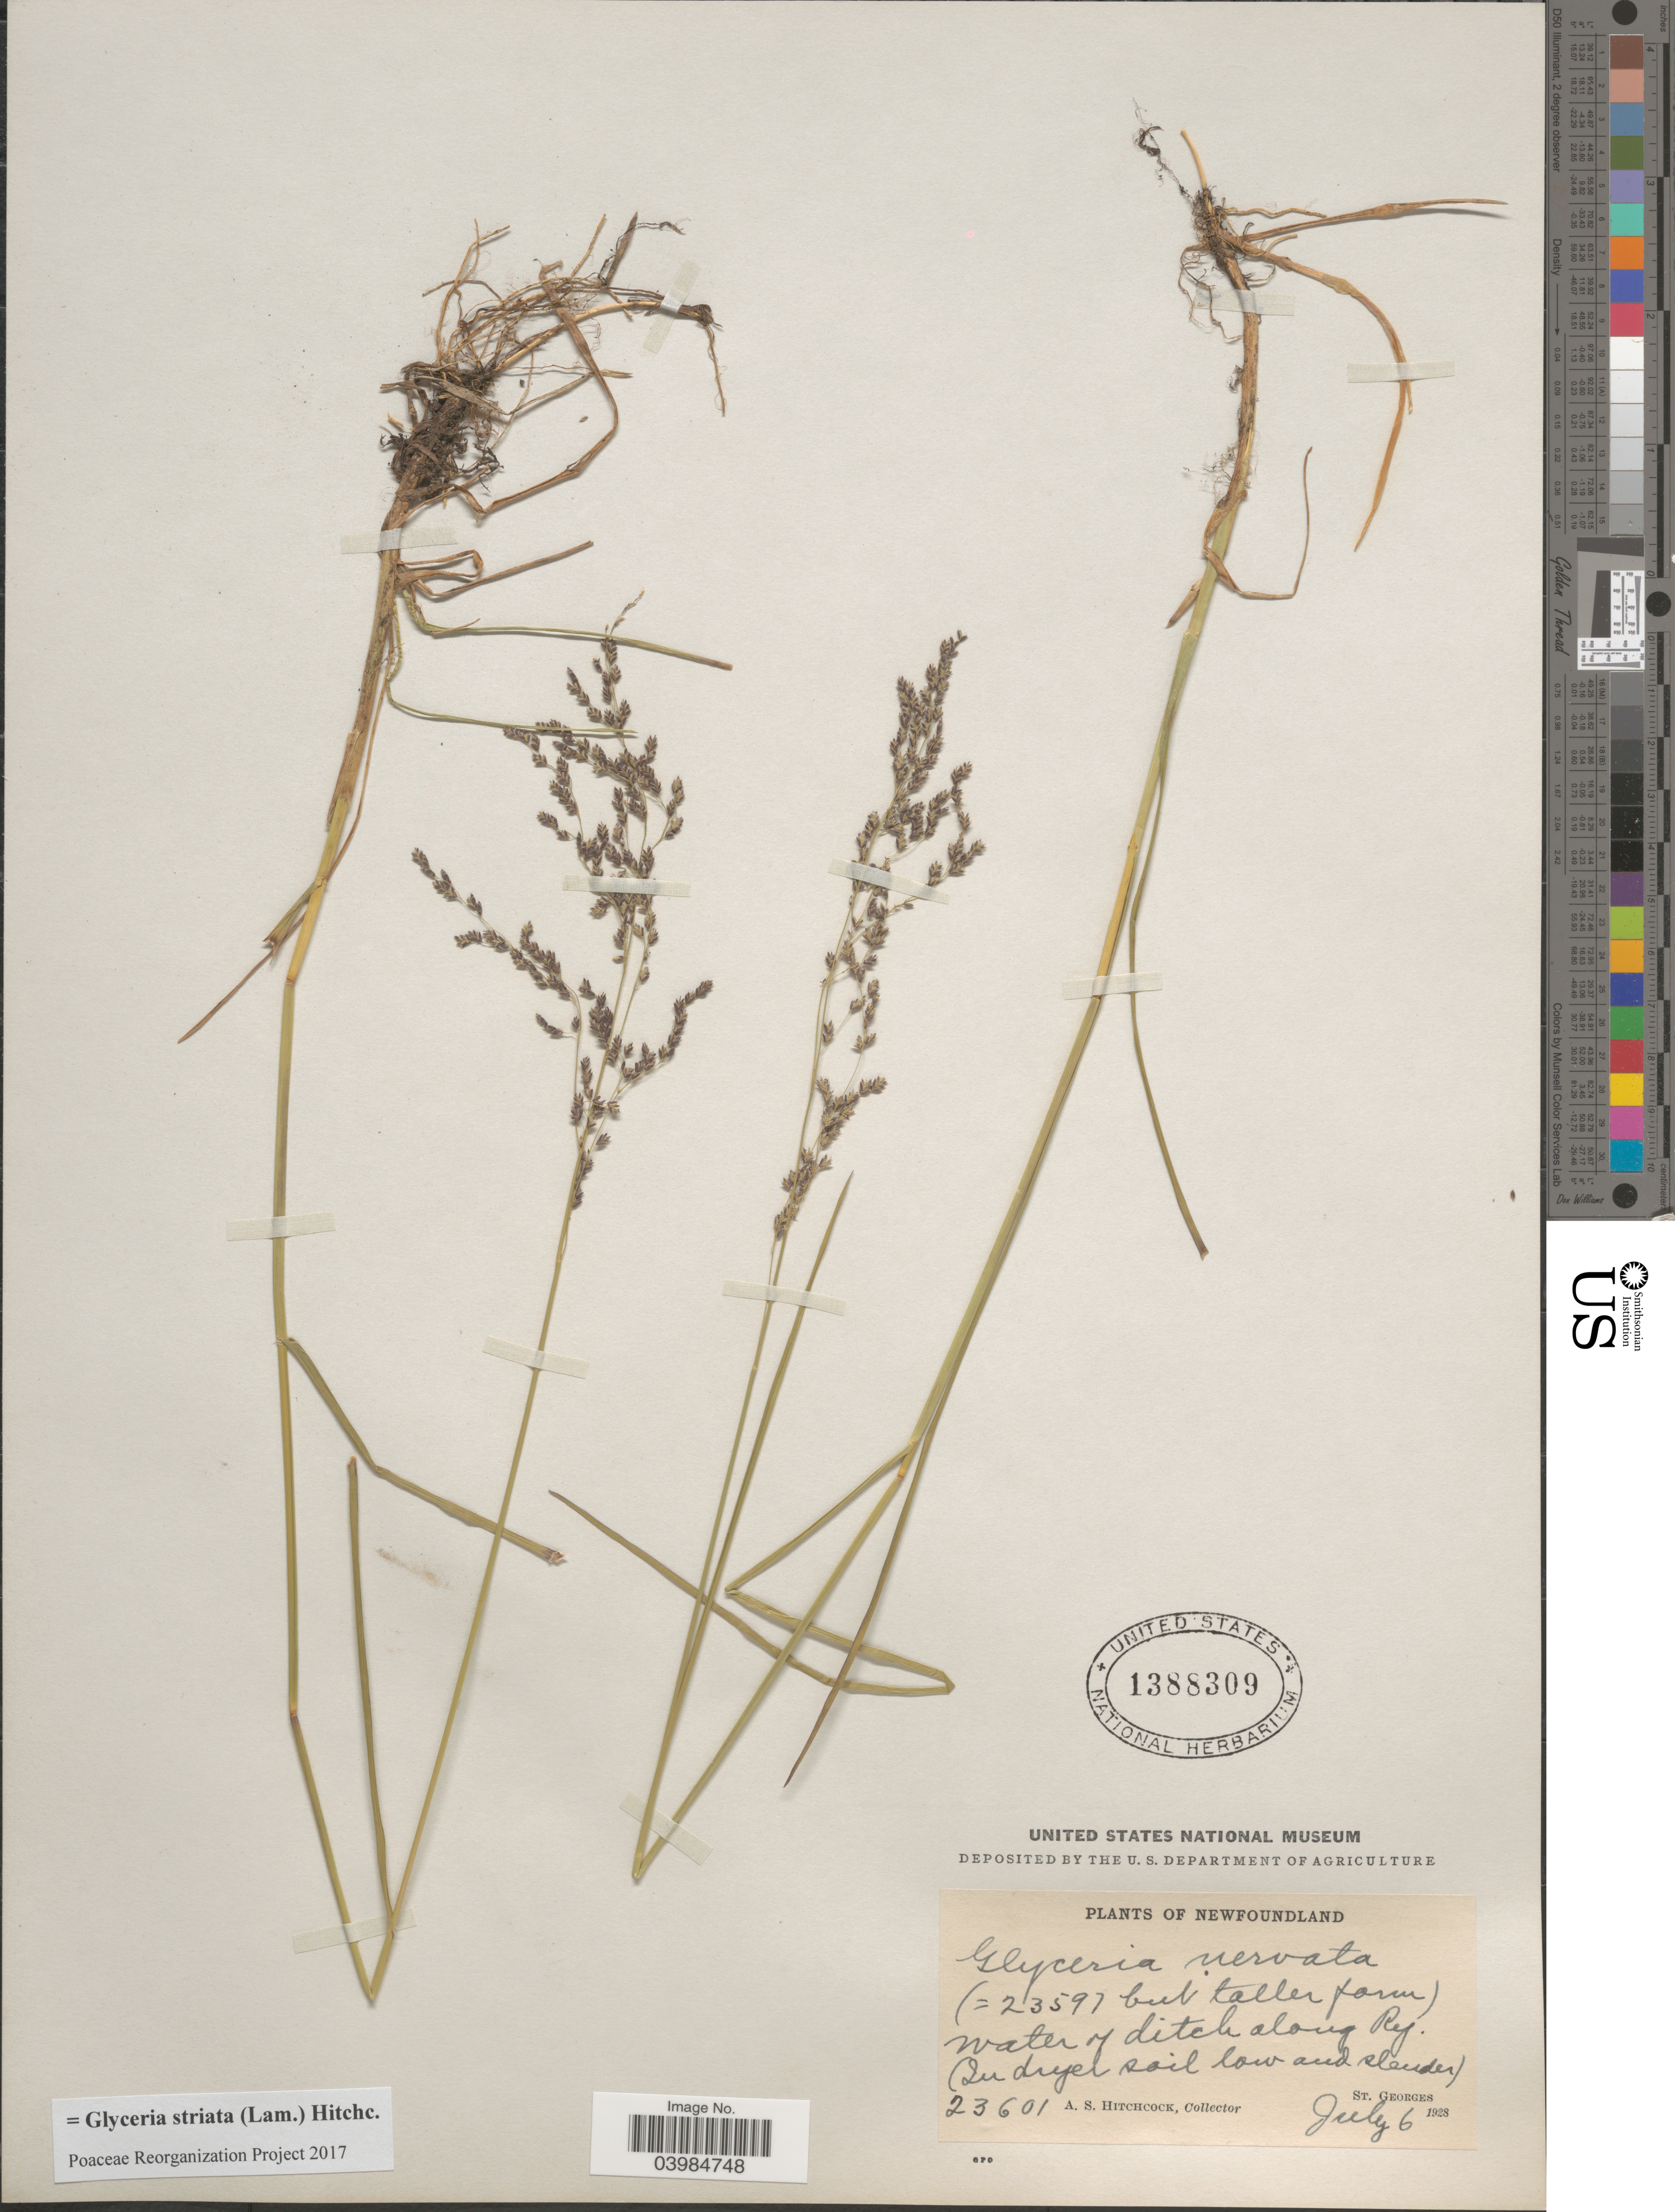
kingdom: Plantae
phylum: Tracheophyta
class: Liliopsida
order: Poales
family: Poaceae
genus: Glyceria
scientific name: Glyceria striata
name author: (Lam.) Hitchc.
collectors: A. S. Hitchcock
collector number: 23601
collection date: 1928-07-06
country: Canada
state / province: Newfoundland and Labrador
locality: Water of ditch along Ry. St. Georges.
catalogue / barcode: US 1388309